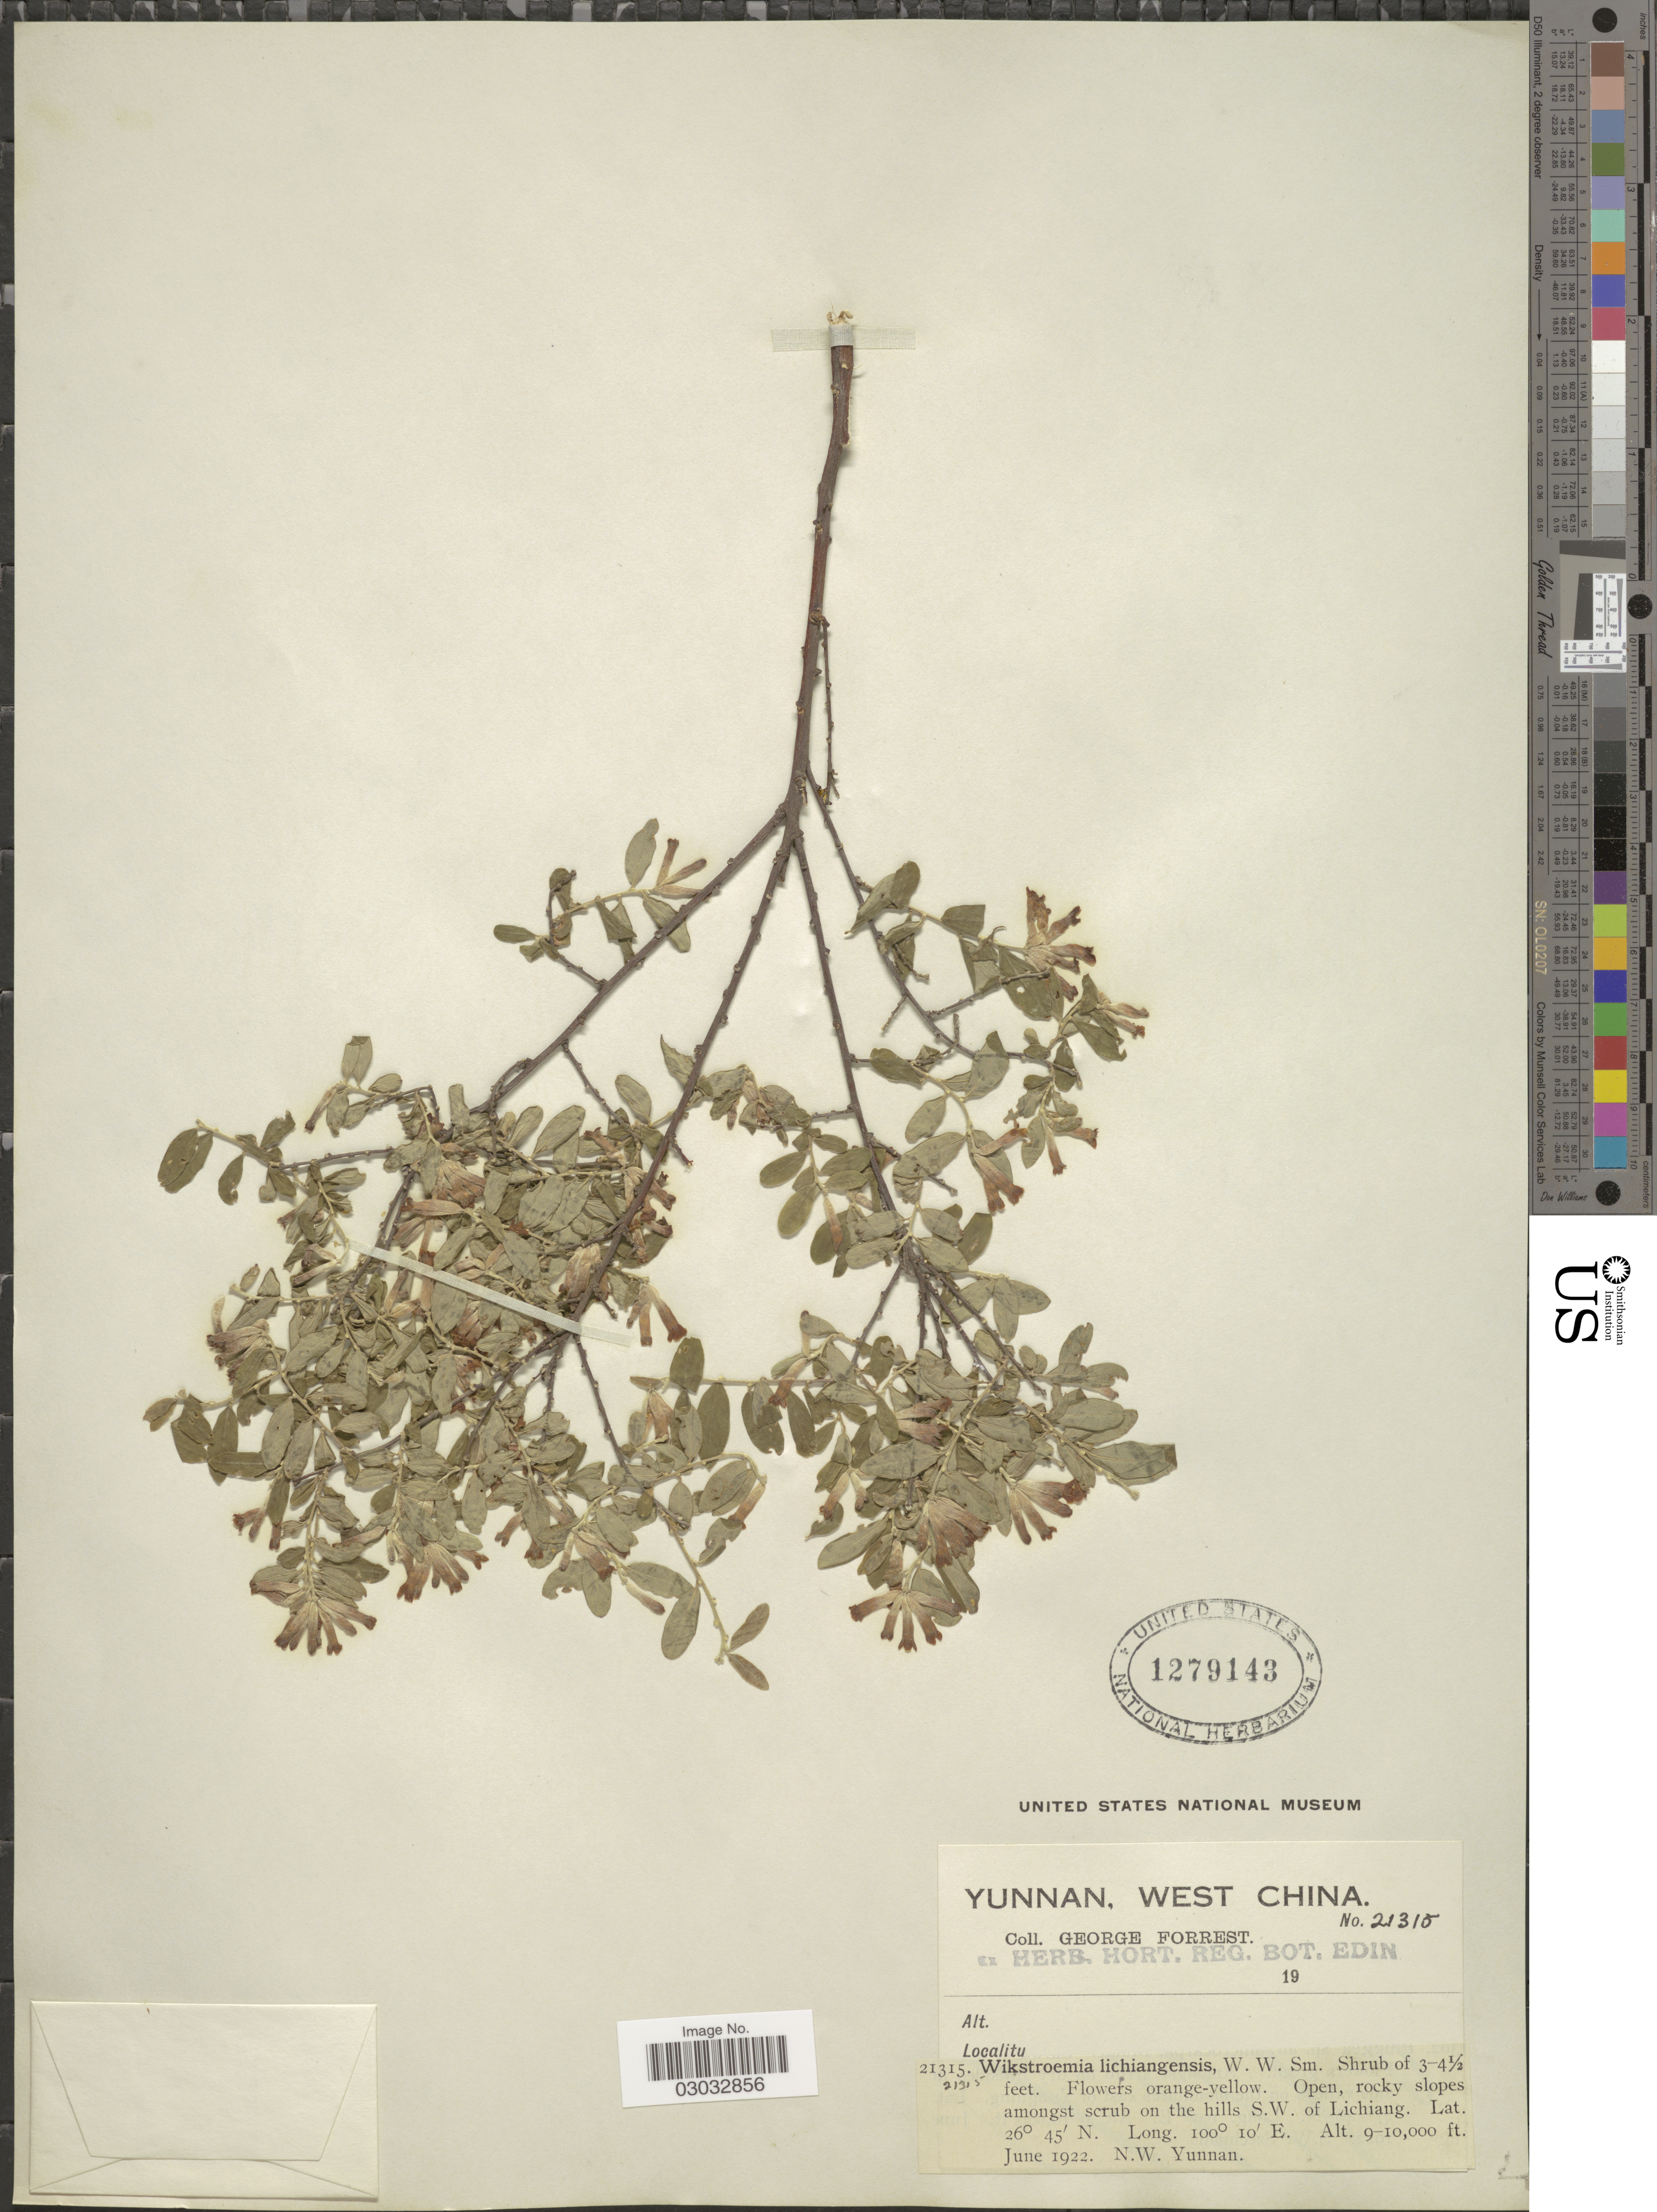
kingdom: Plantae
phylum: Tracheophyta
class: Magnoliopsida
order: Malvales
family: Thymelaeaceae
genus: Wikstroemia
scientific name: Wikstroemia lichiangensis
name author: W.W. Sm.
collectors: G. Forrest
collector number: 21315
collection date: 1922-06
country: China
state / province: Yunnan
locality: West China, Open, rocky slopes amongst scrub on the hills S.W. of Lichiang, N. W. Yunnan.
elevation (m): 2743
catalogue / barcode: US 1279143